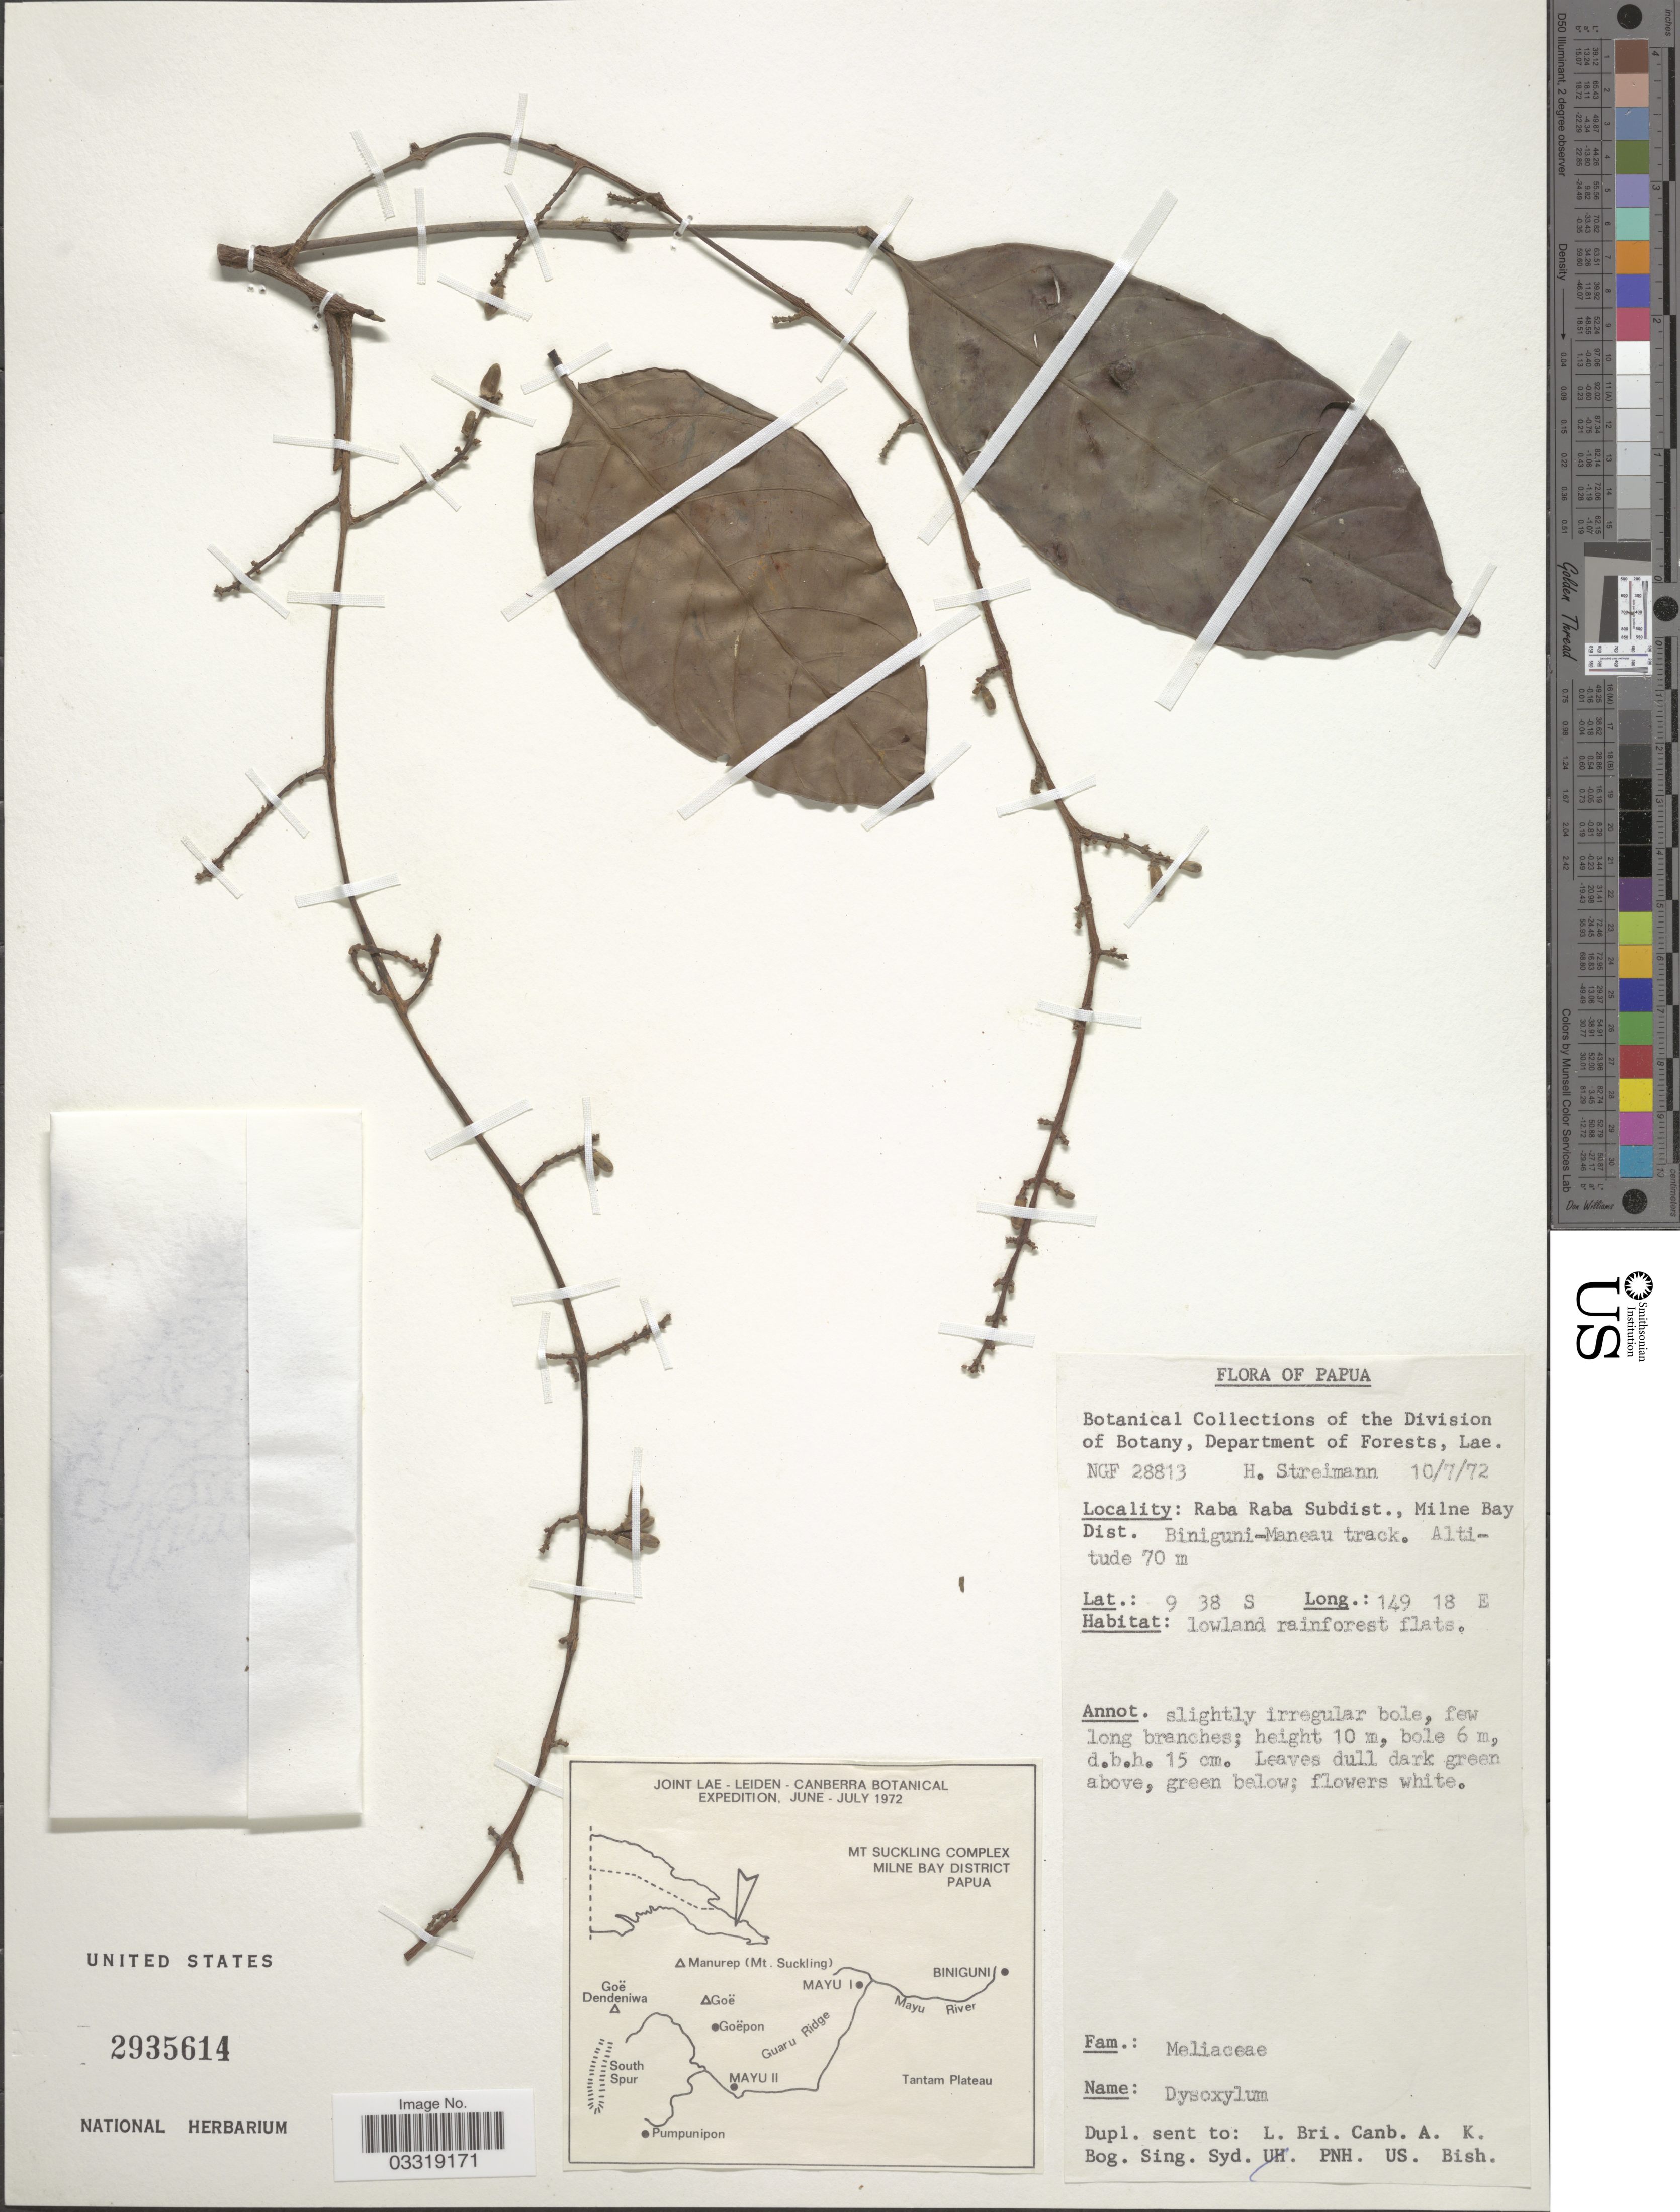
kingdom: Plantae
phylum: Tracheophyta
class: Magnoliopsida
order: Sapindales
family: Meliaceae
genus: Prasoxylon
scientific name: Prasoxylon excelsum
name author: (Spreng.) Mabb.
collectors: H. Streimann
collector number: NGF 28813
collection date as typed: Transcribed d/m/y: 10/7/72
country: Papua New Guinea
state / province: Milne Bay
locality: Papua. Raba Raba Subdist., Milne Bay Dist. Biniguni-Maneau track.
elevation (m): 70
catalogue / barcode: US 2935614